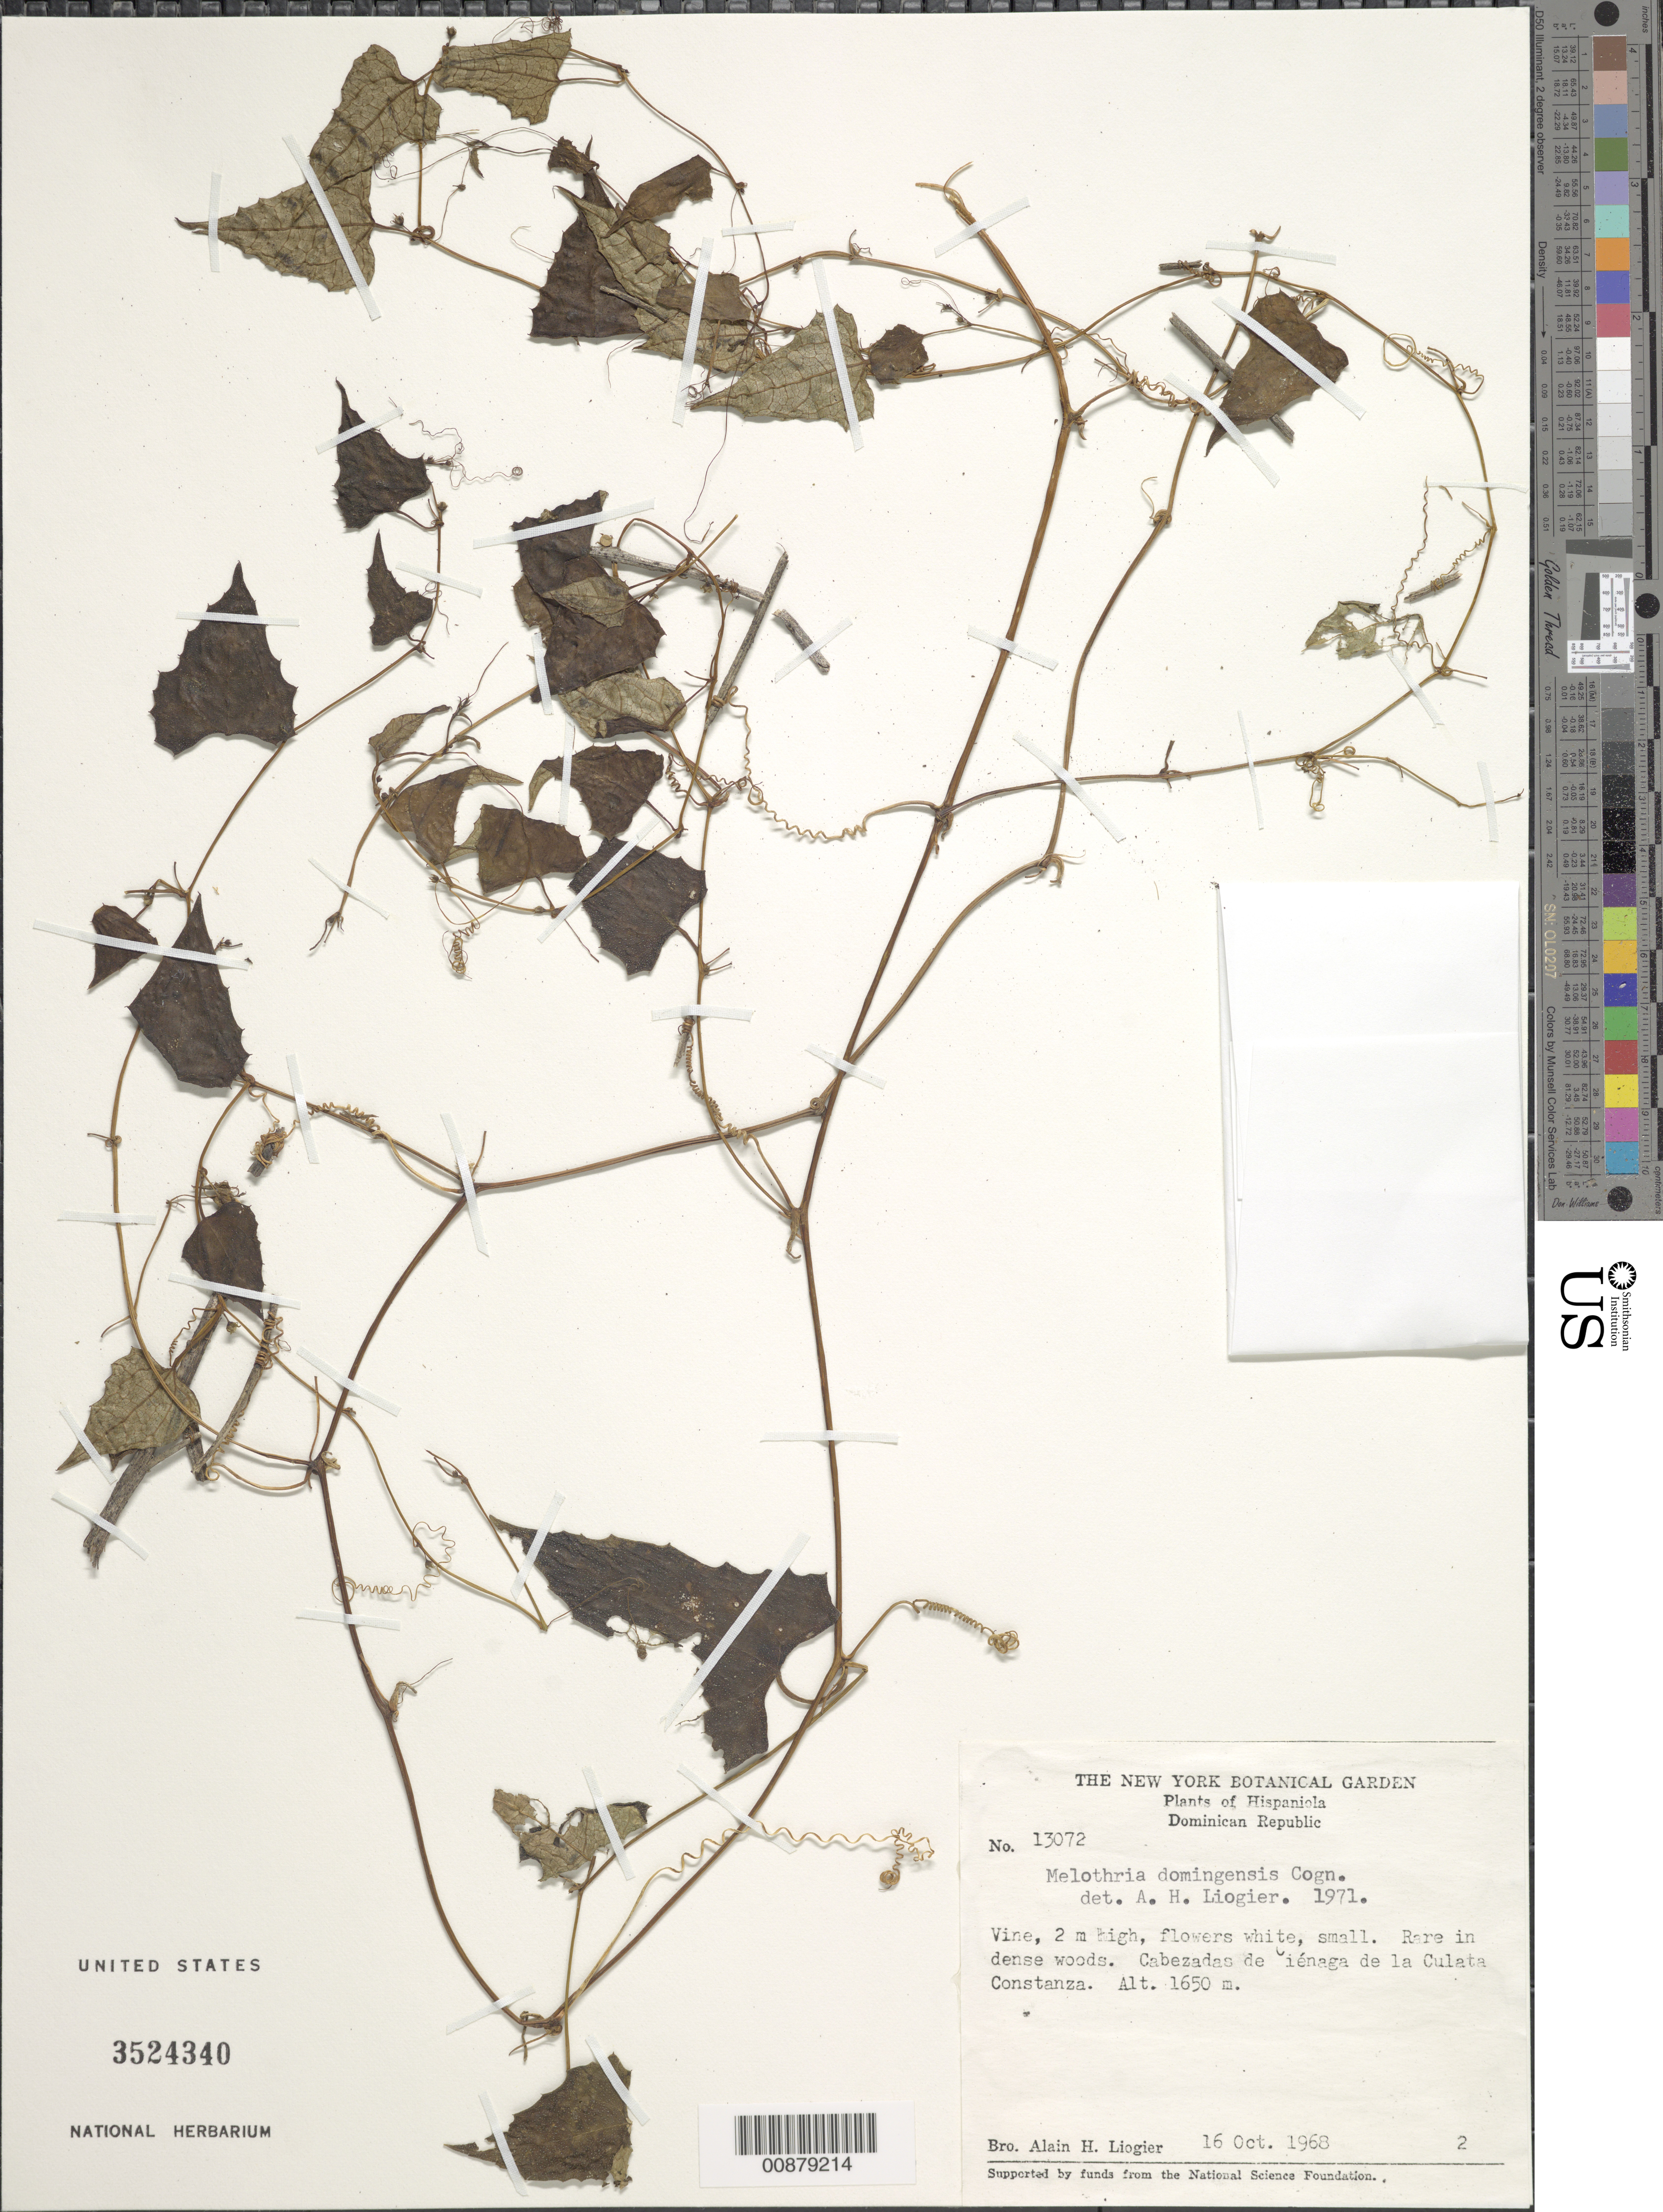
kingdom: Plantae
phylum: Tracheophyta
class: Magnoliopsida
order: Cucurbitales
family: Cucurbitaceae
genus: Cayaponia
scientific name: Cayaponia domingensis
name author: (Cogn.) H. Schaef. & M. Nee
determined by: Nee, Michael H.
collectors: A. H. Liogier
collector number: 13072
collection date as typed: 16 Oct 1968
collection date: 1968-10-16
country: Dominican Republic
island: Hispaniola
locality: Cabezadas de Cienaga de la Culata, Constanza.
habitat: In dense woods.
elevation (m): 1650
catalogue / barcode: US 3524340